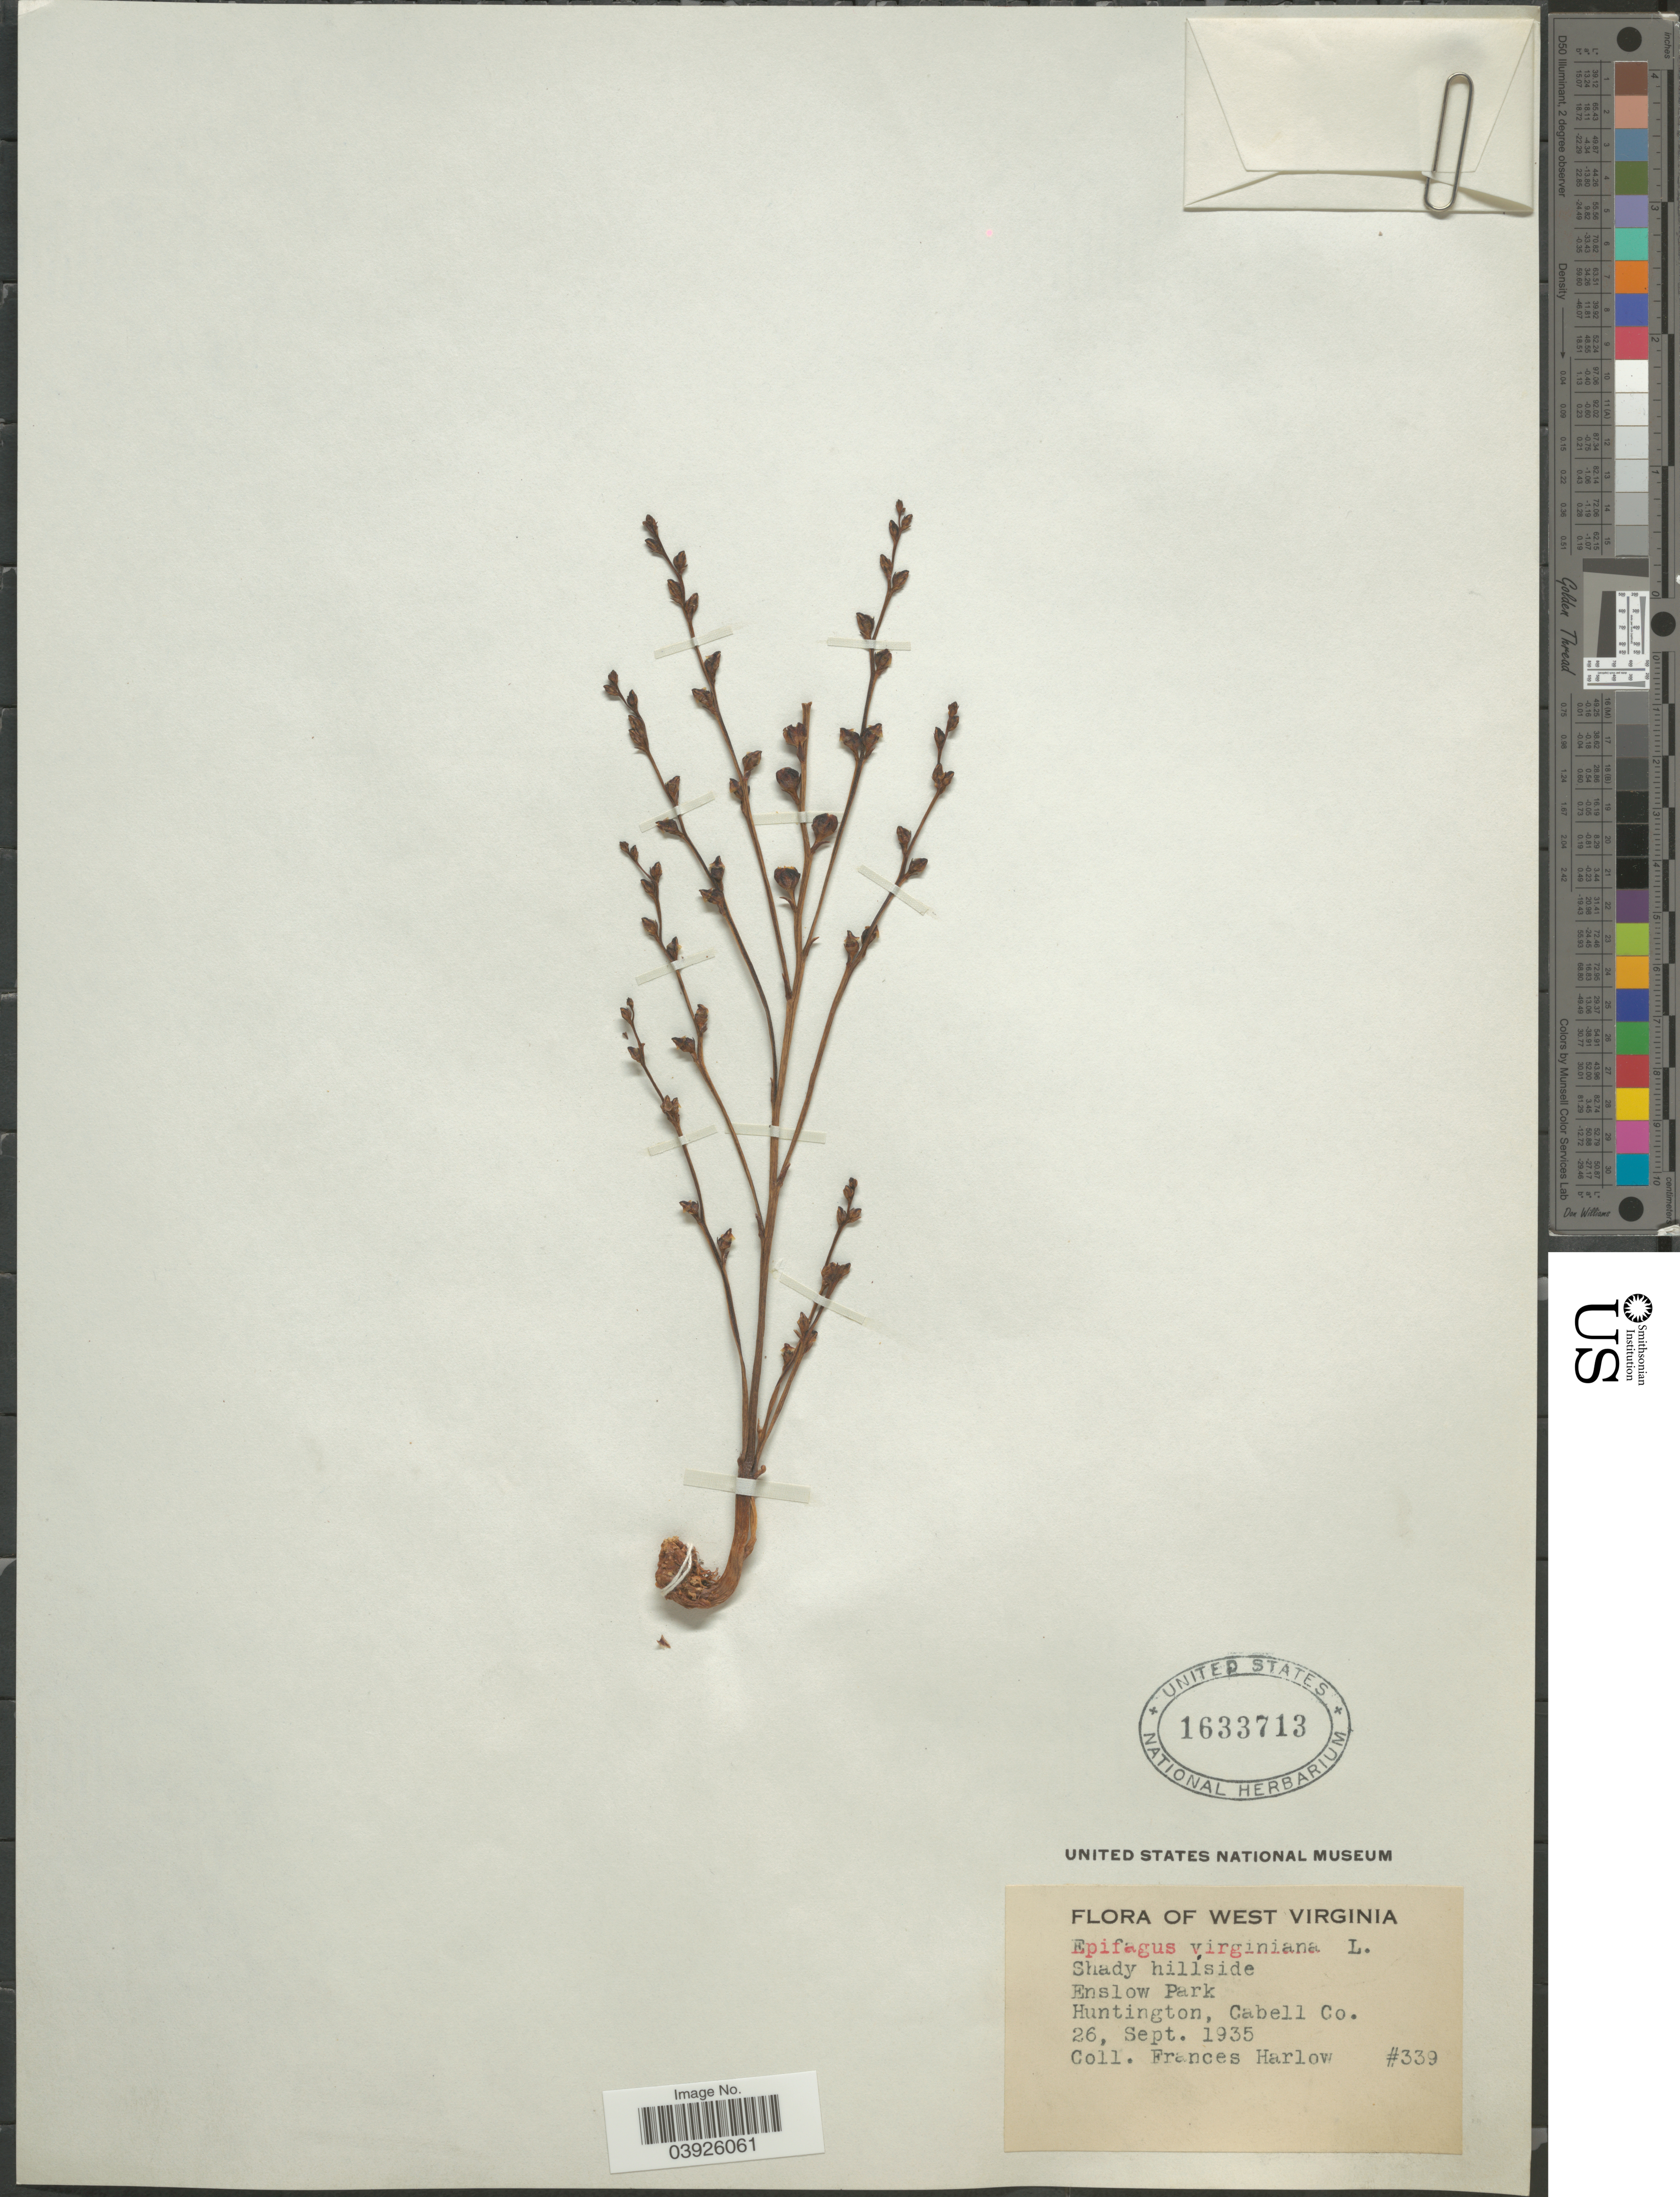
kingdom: Plantae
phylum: Tracheophyta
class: Magnoliopsida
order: Lamiales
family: Orobanchaceae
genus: Epifagus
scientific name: Epifagus virginiana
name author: (L.) W.P.C. Barton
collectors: F. Harlow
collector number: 339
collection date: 1935-09-26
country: United States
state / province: West Virginia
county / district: Cabell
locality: Shady hillside. Enslow Park. Huntington, Cabell Co.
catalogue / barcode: US 1633713